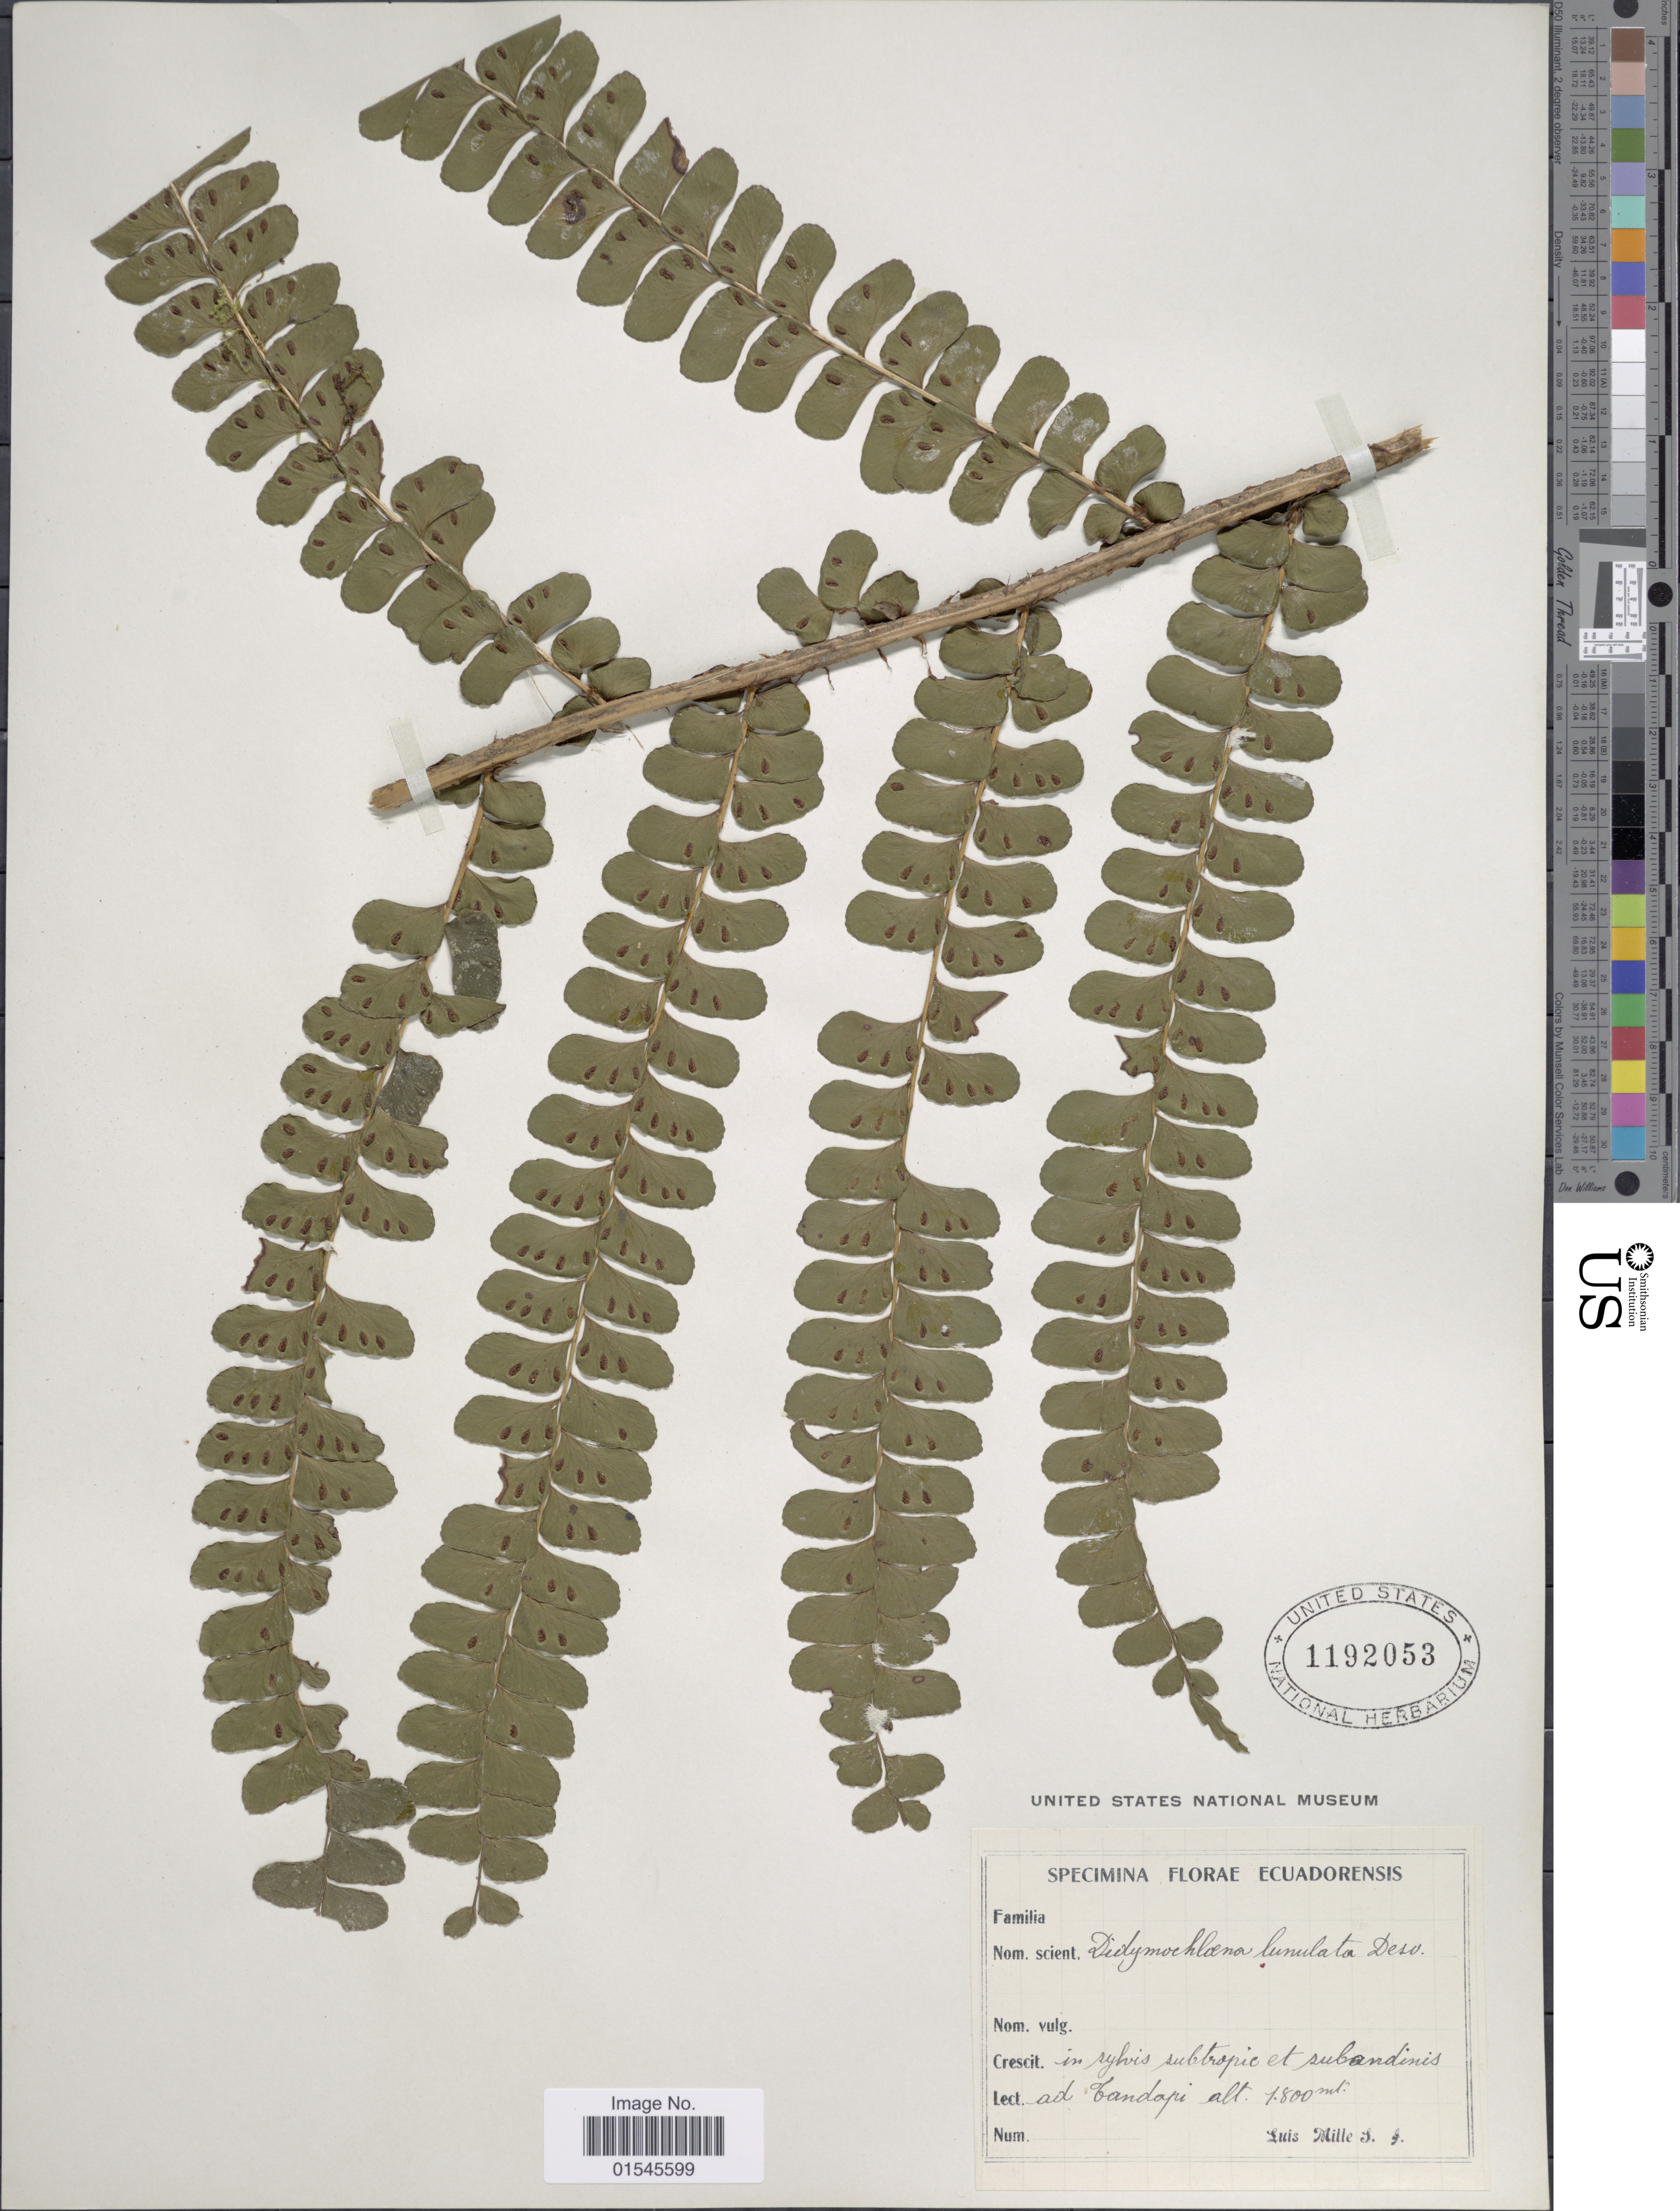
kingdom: Plantae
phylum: Tracheophyta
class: Polypodiopsida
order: Polypodiales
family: Didymochlaenaceae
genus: Didymochlaena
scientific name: Didymochlaena truncatula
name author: (Sw.) J. Sm.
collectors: L. Mille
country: Ecuador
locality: In sylvis subtropic et subandinis ad Tandapi.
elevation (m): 1800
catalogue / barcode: US 1192053